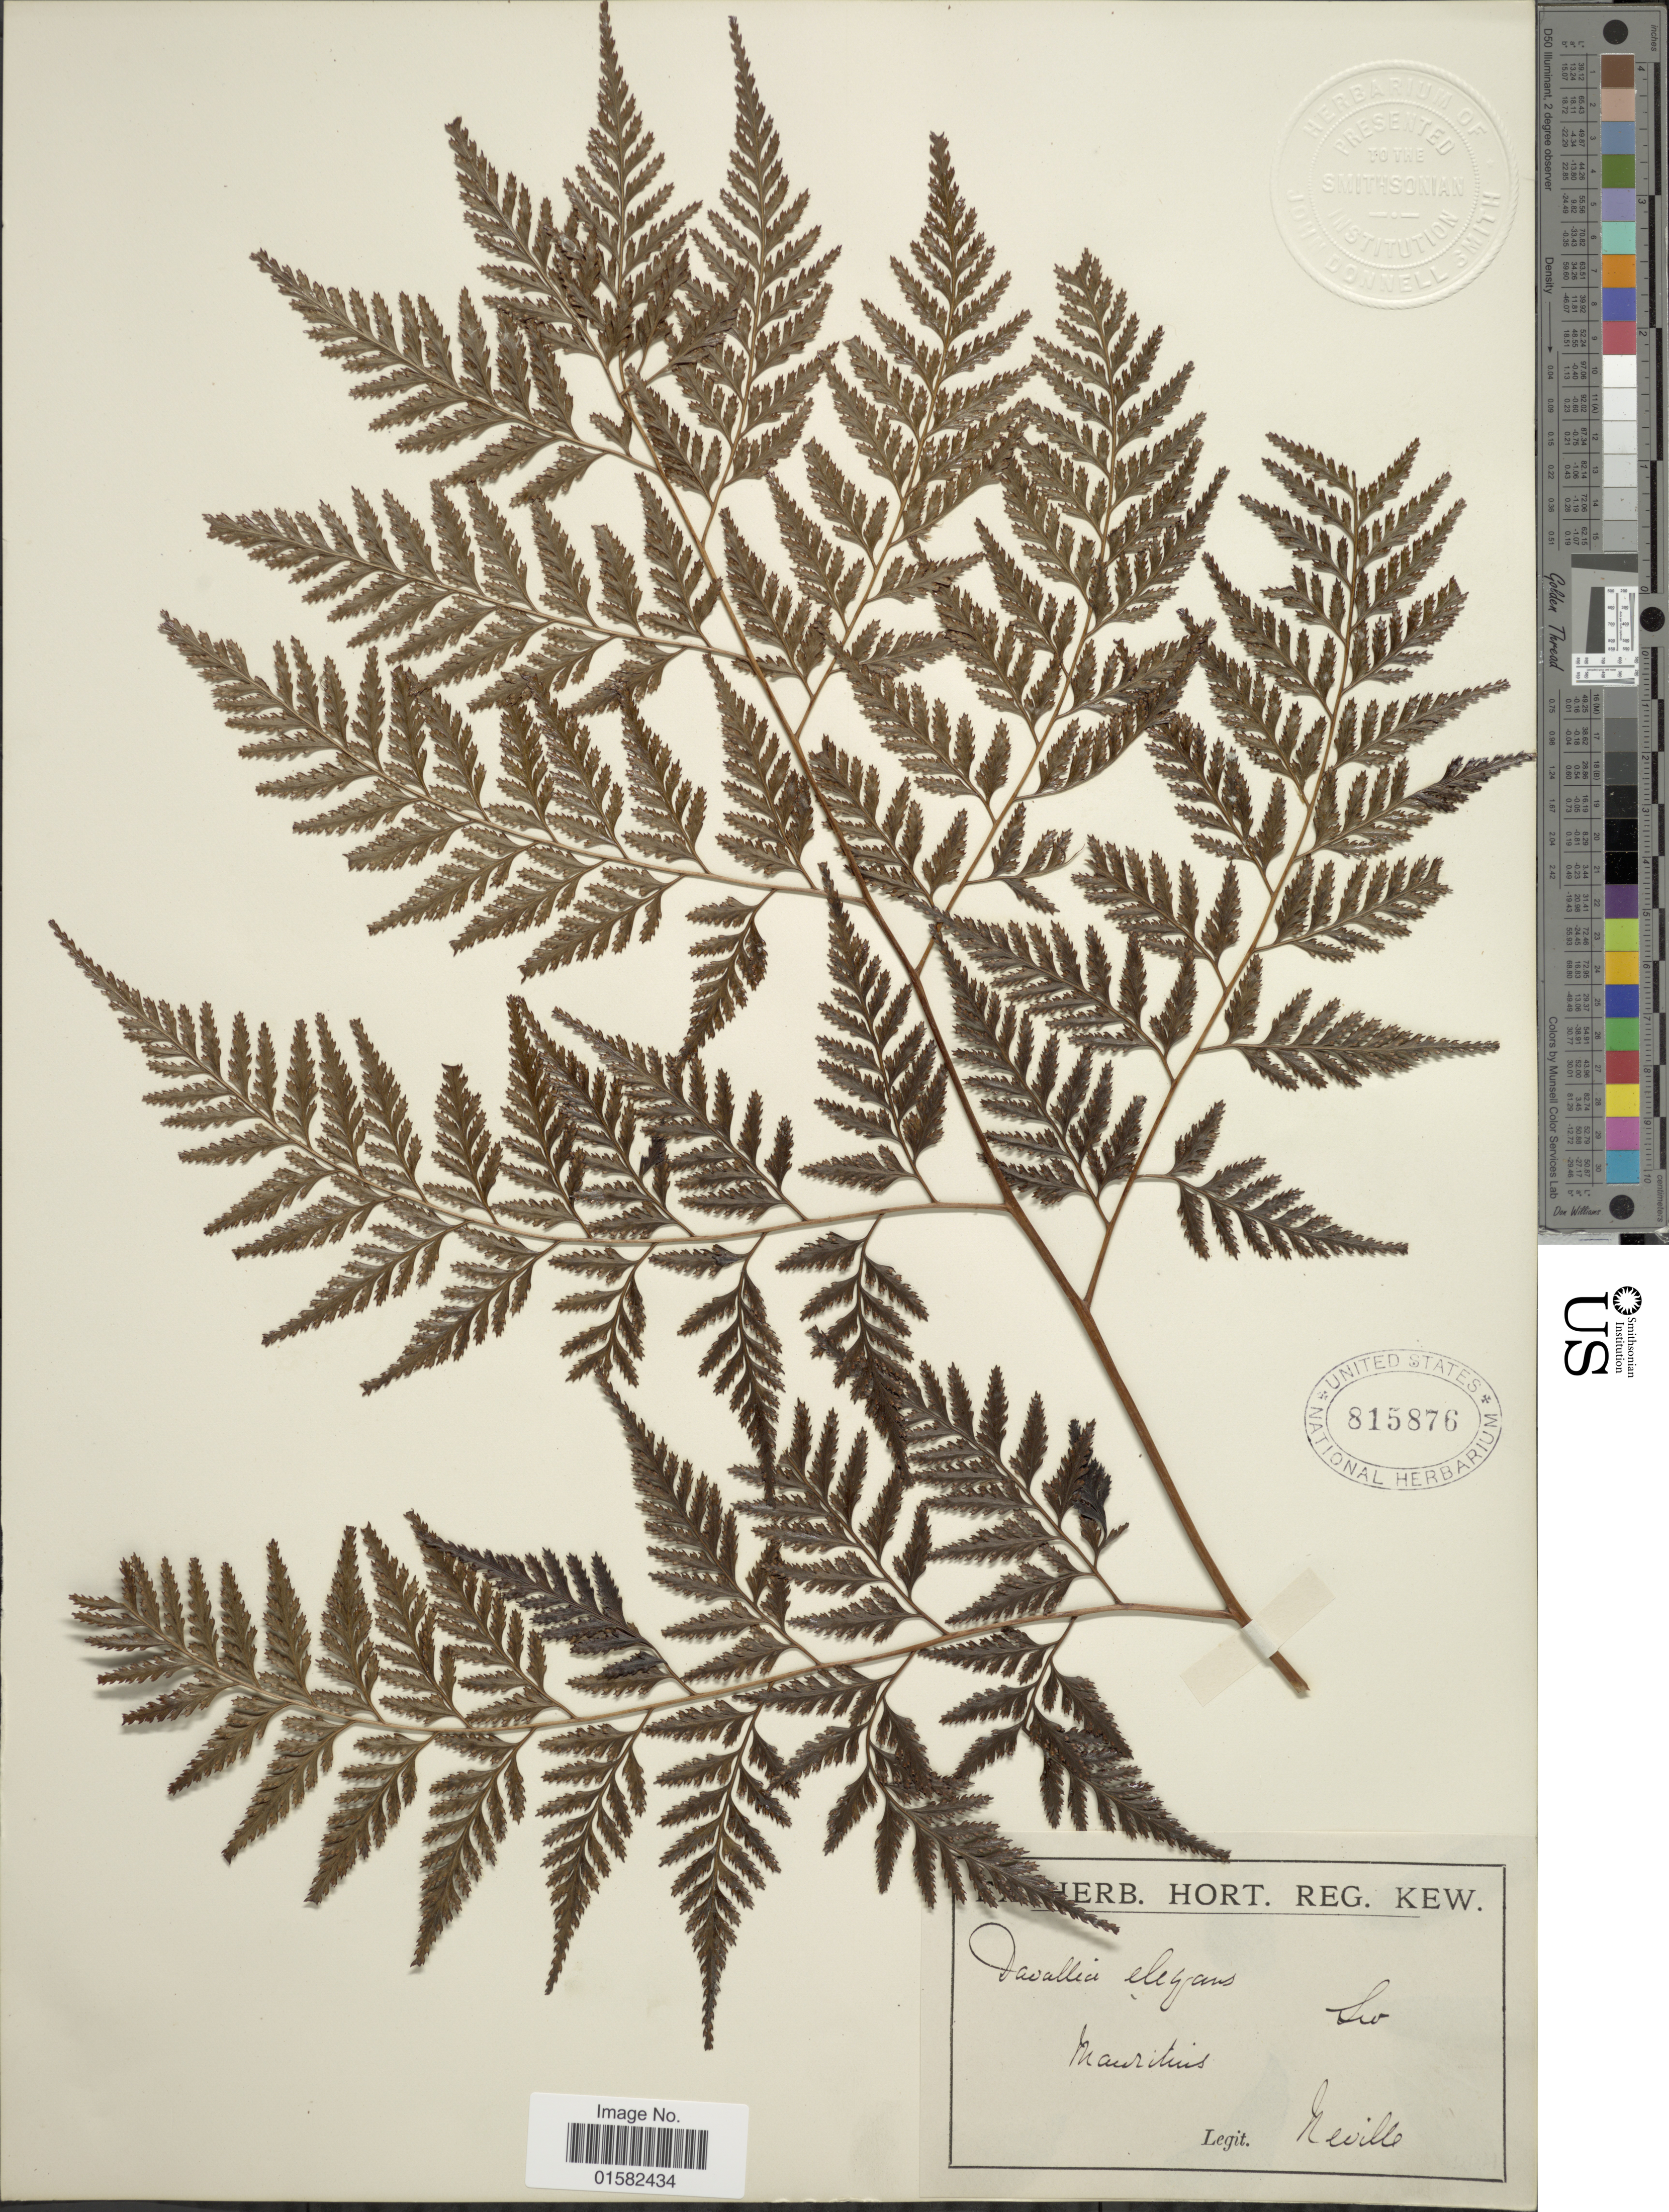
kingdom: Plantae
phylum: Tracheophyta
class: Polypodiopsida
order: Polypodiales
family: Davalliaceae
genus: Wibelia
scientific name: Wibelia denticulata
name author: (Burm. f.) M. Kato & Tsutsumi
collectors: G. Neville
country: Mauritius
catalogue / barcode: US 815876